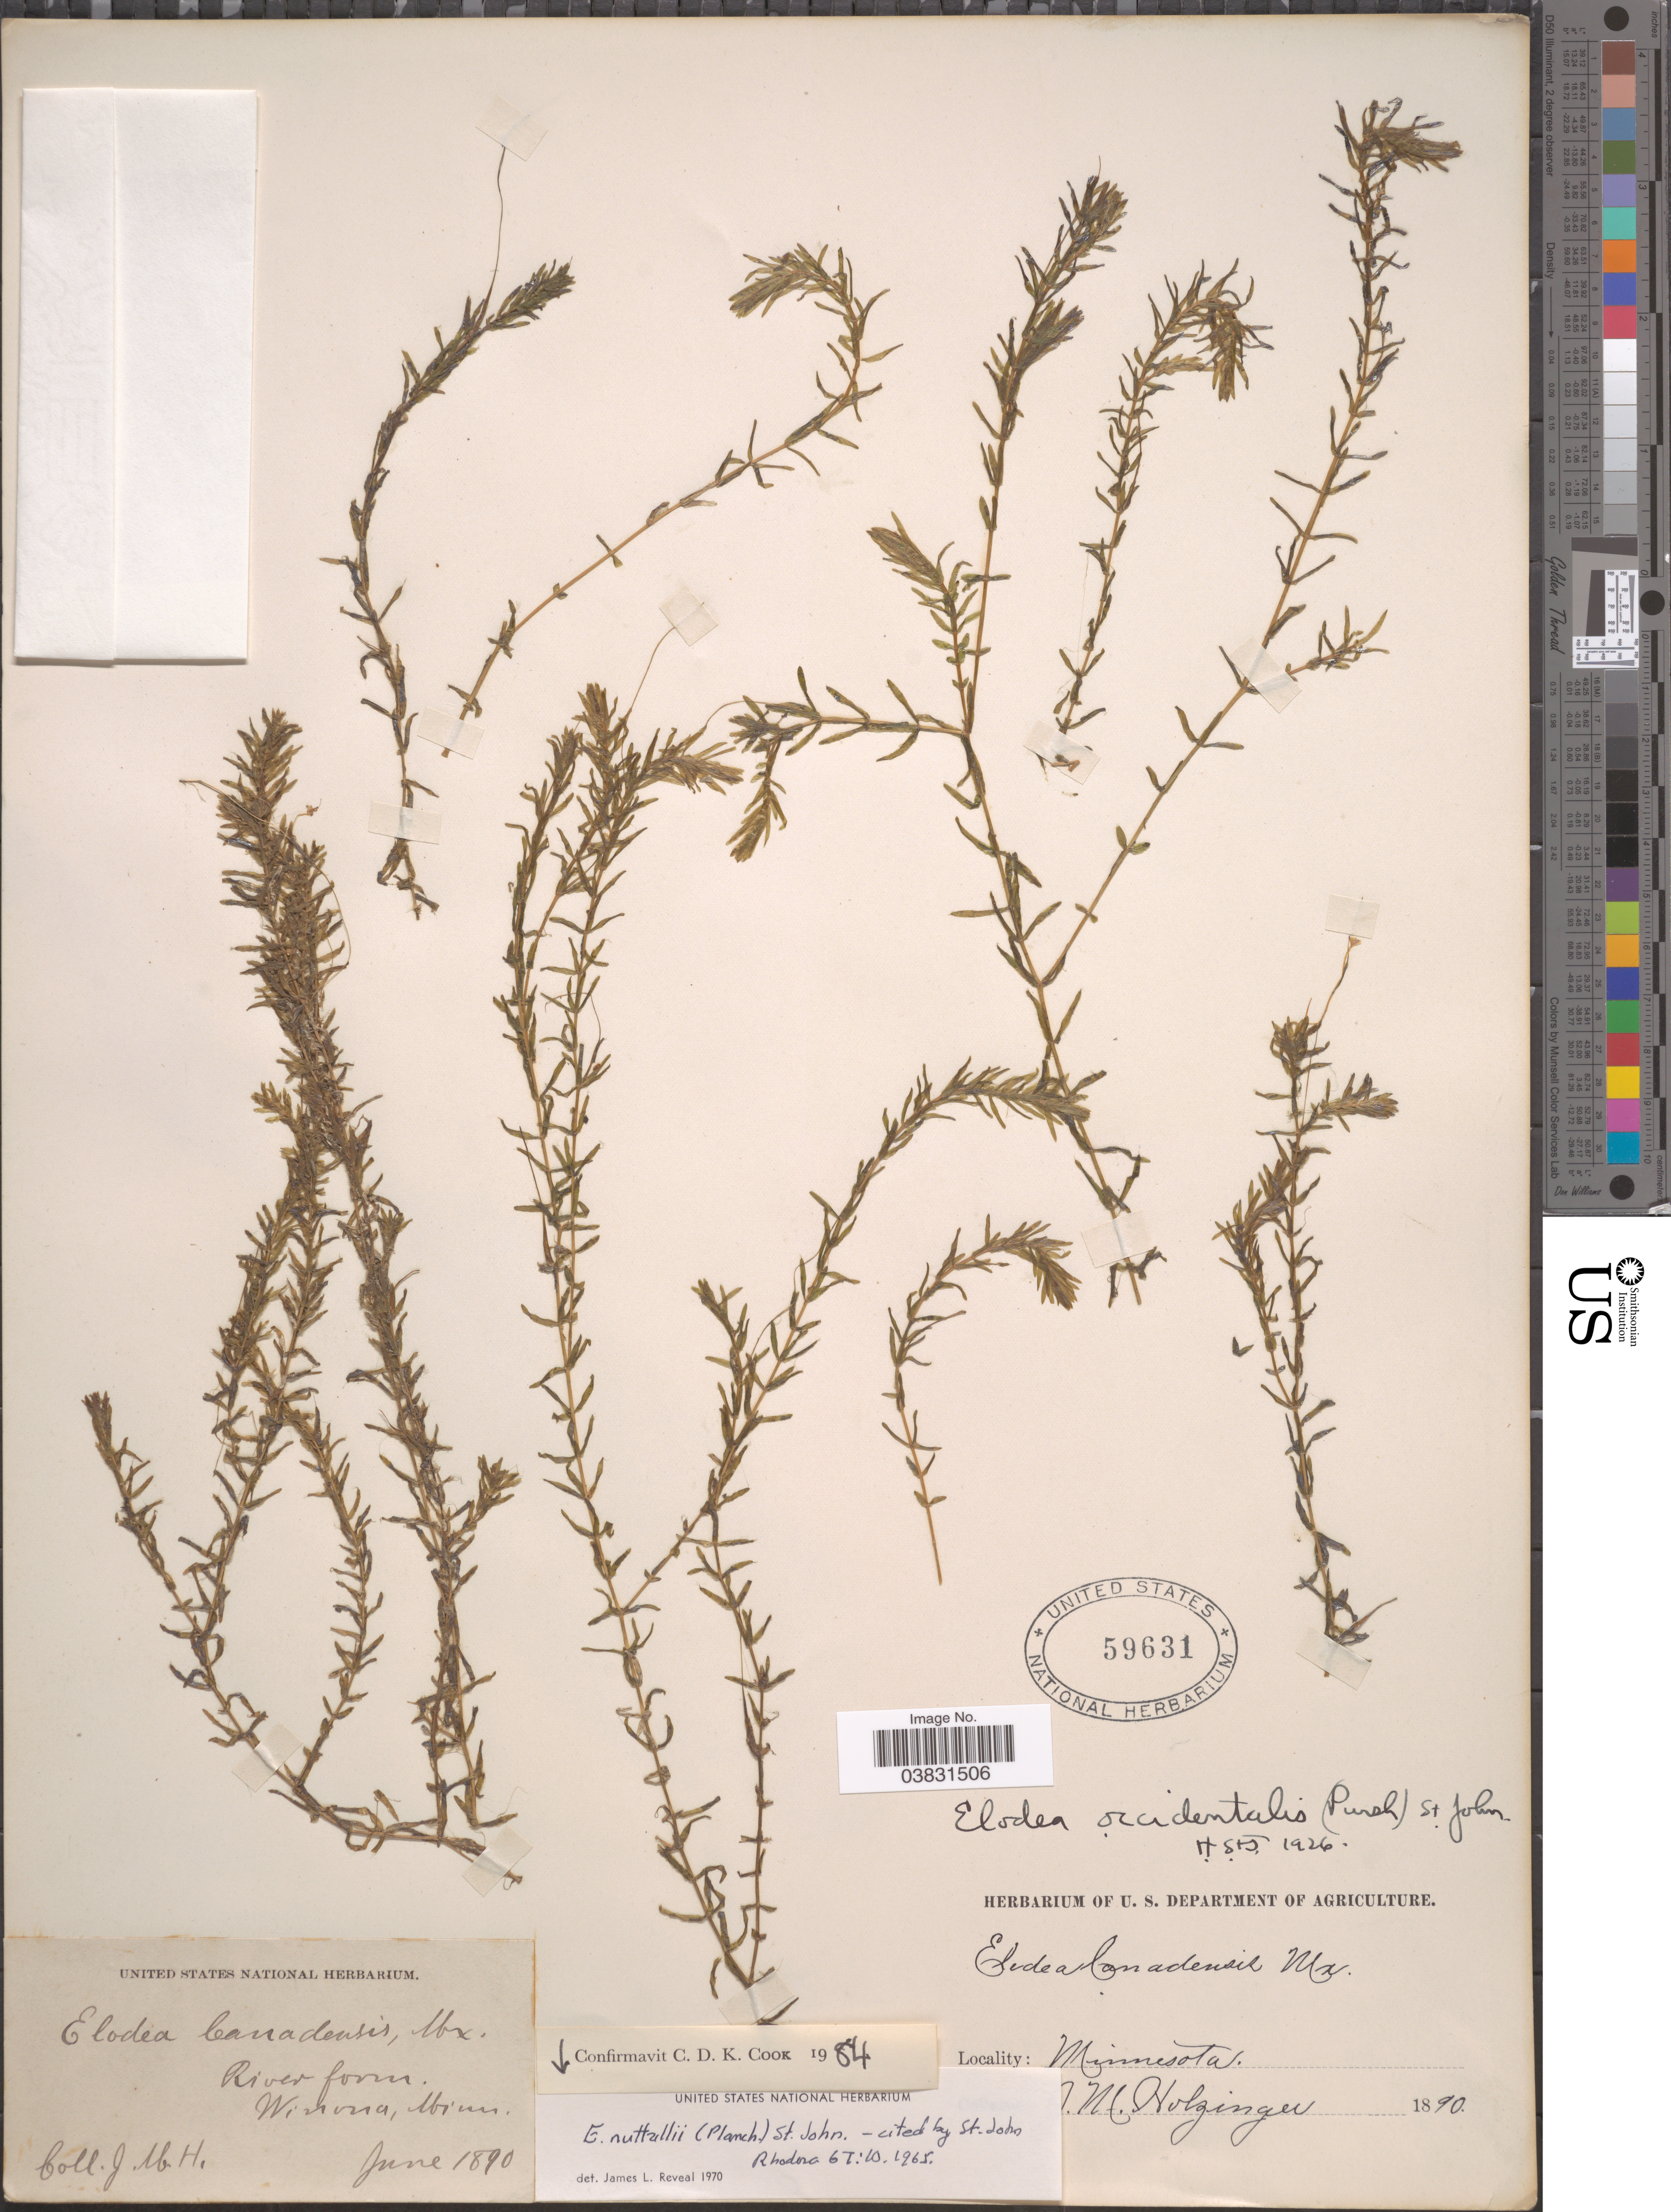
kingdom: Plantae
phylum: Tracheophyta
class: Liliopsida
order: Alismatales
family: Hydrocharitaceae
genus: Elodea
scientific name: Elodea nuttallii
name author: (Planch.) H. St. John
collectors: J. M. Holzinger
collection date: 1890-06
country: United States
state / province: Minnesota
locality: River form. Winona.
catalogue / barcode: US 59631